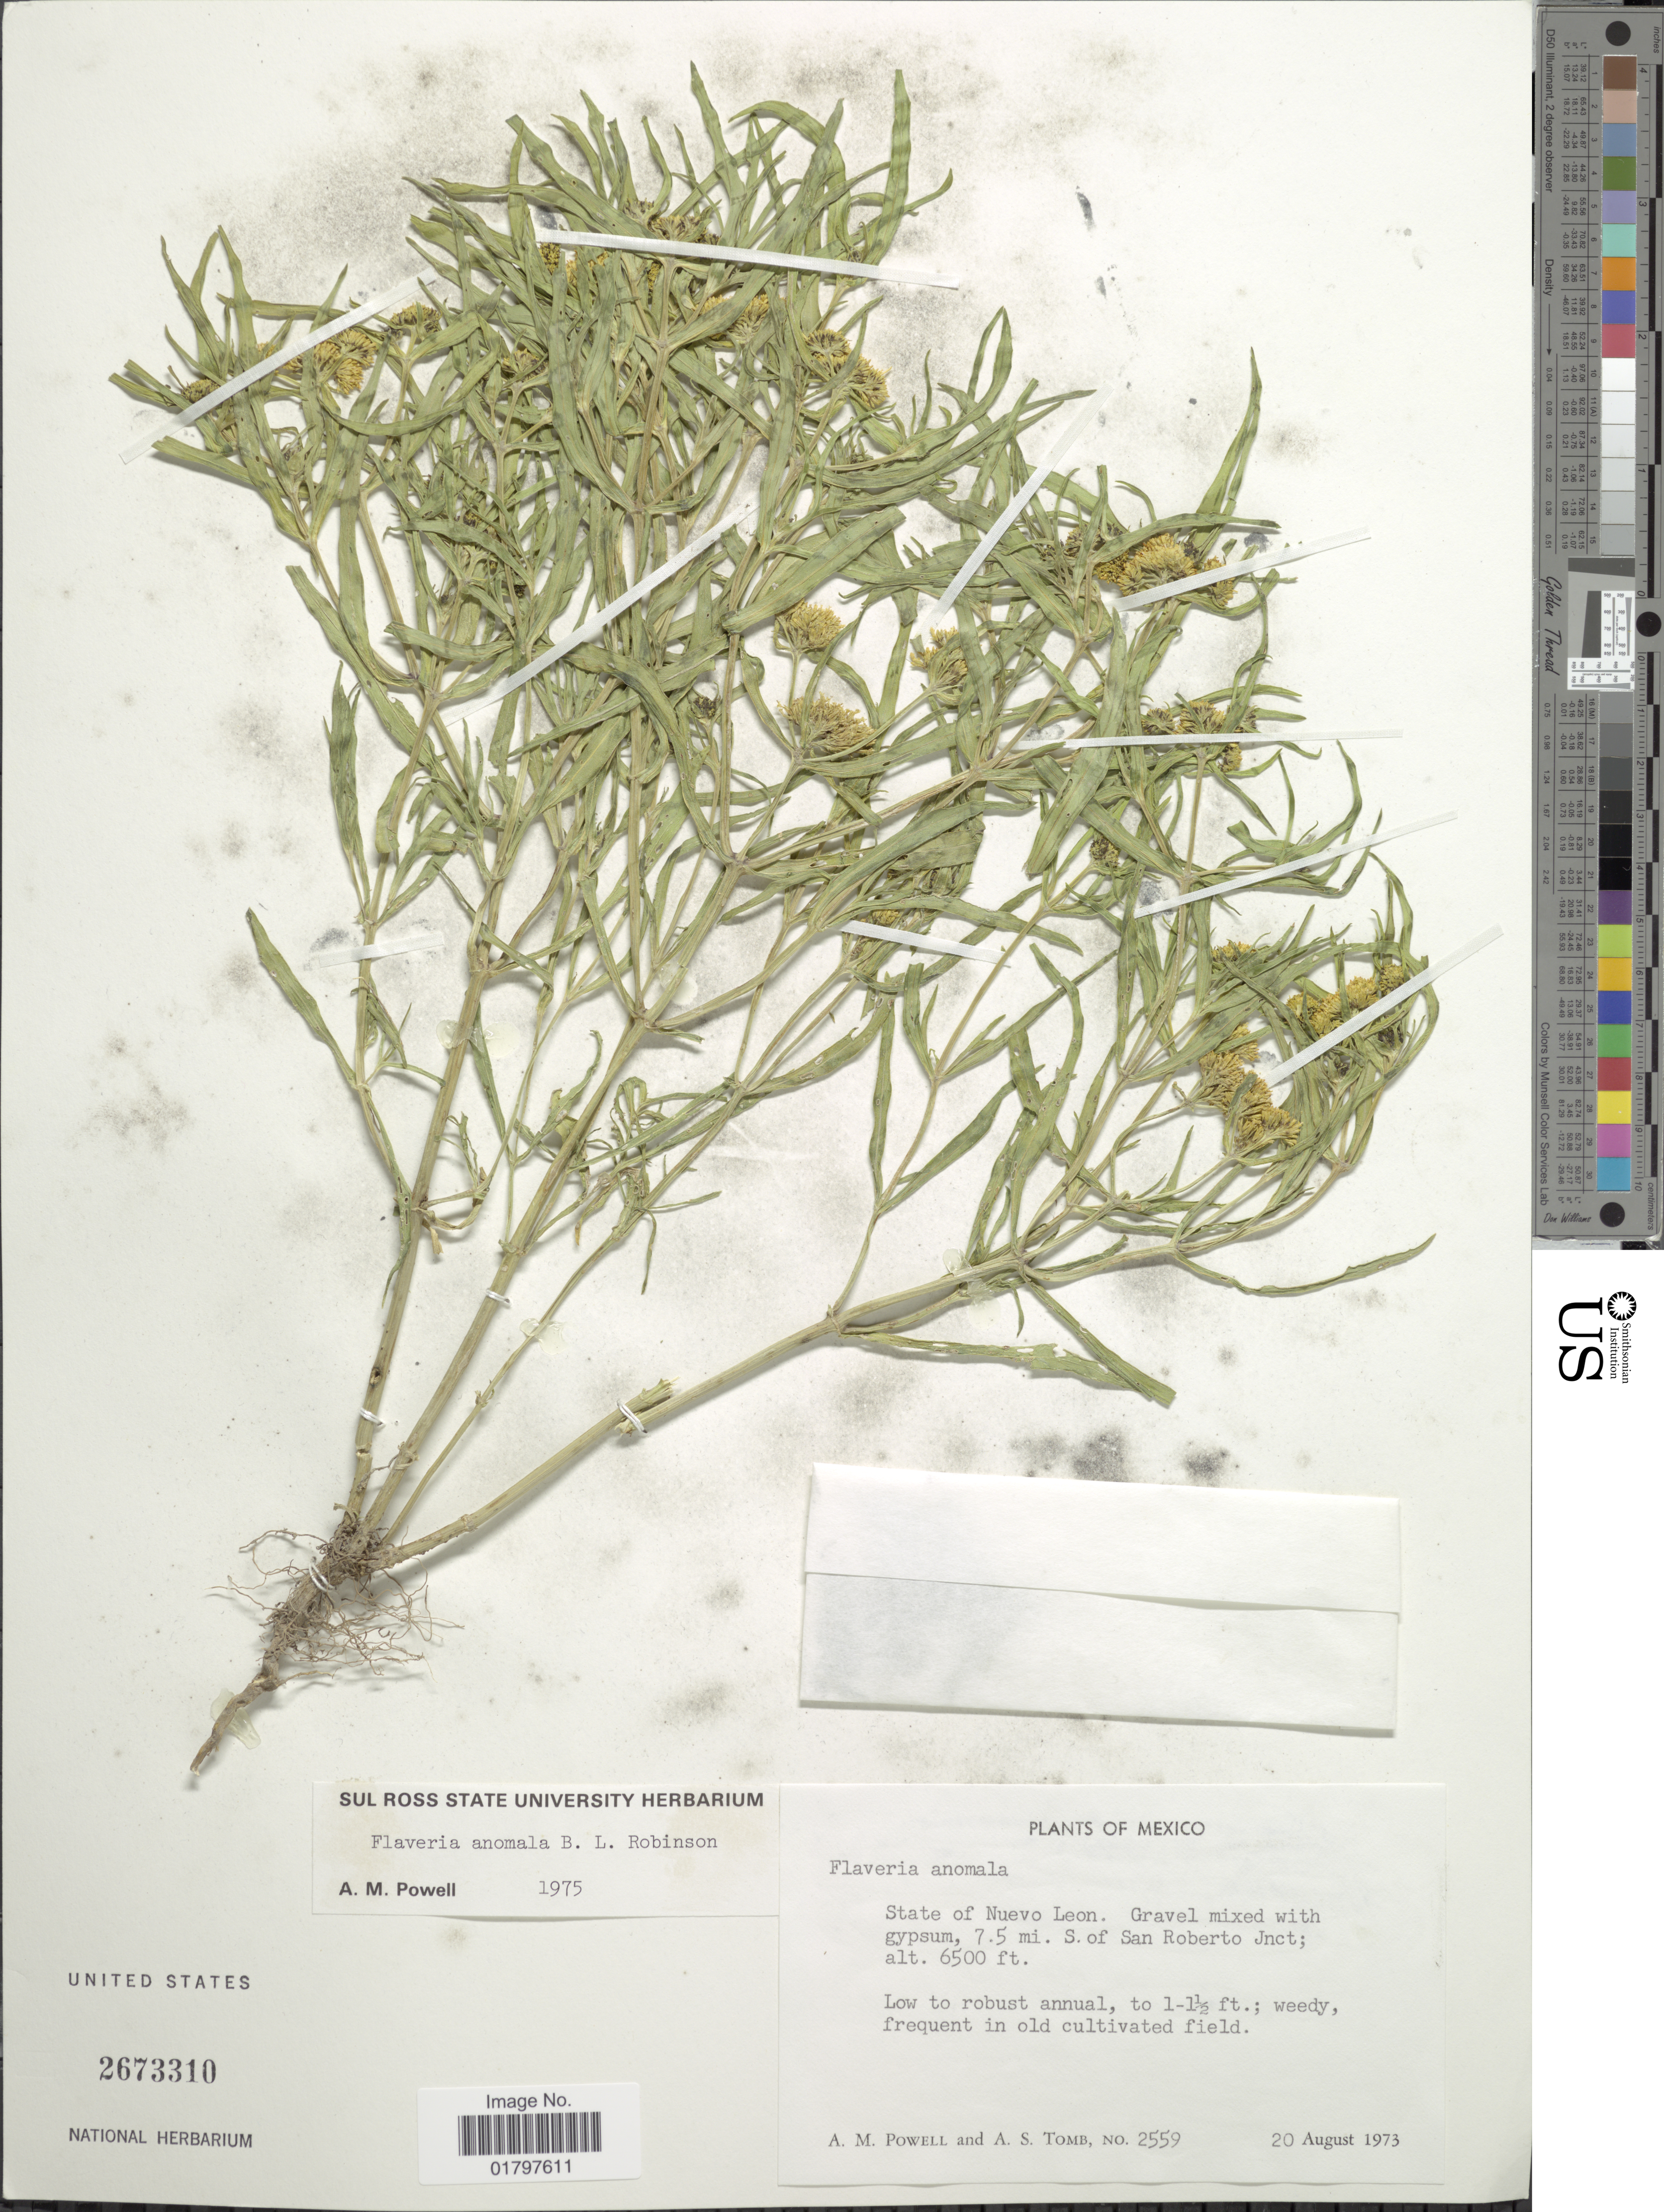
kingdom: Plantae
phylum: Tracheophyta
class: Magnoliopsida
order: Asterales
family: Asteraceae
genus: Flaveria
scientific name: Flaveria anomala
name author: B.L. Rob.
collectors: A. M. Powell & A. Tomb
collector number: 2559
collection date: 1973-08-20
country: Mexico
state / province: Nuevo León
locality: State of uevo Leon. Gravel mixed with gypsum, 7.5 mi. S. of San Roberto Jnct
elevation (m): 1981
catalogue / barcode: US 2673310